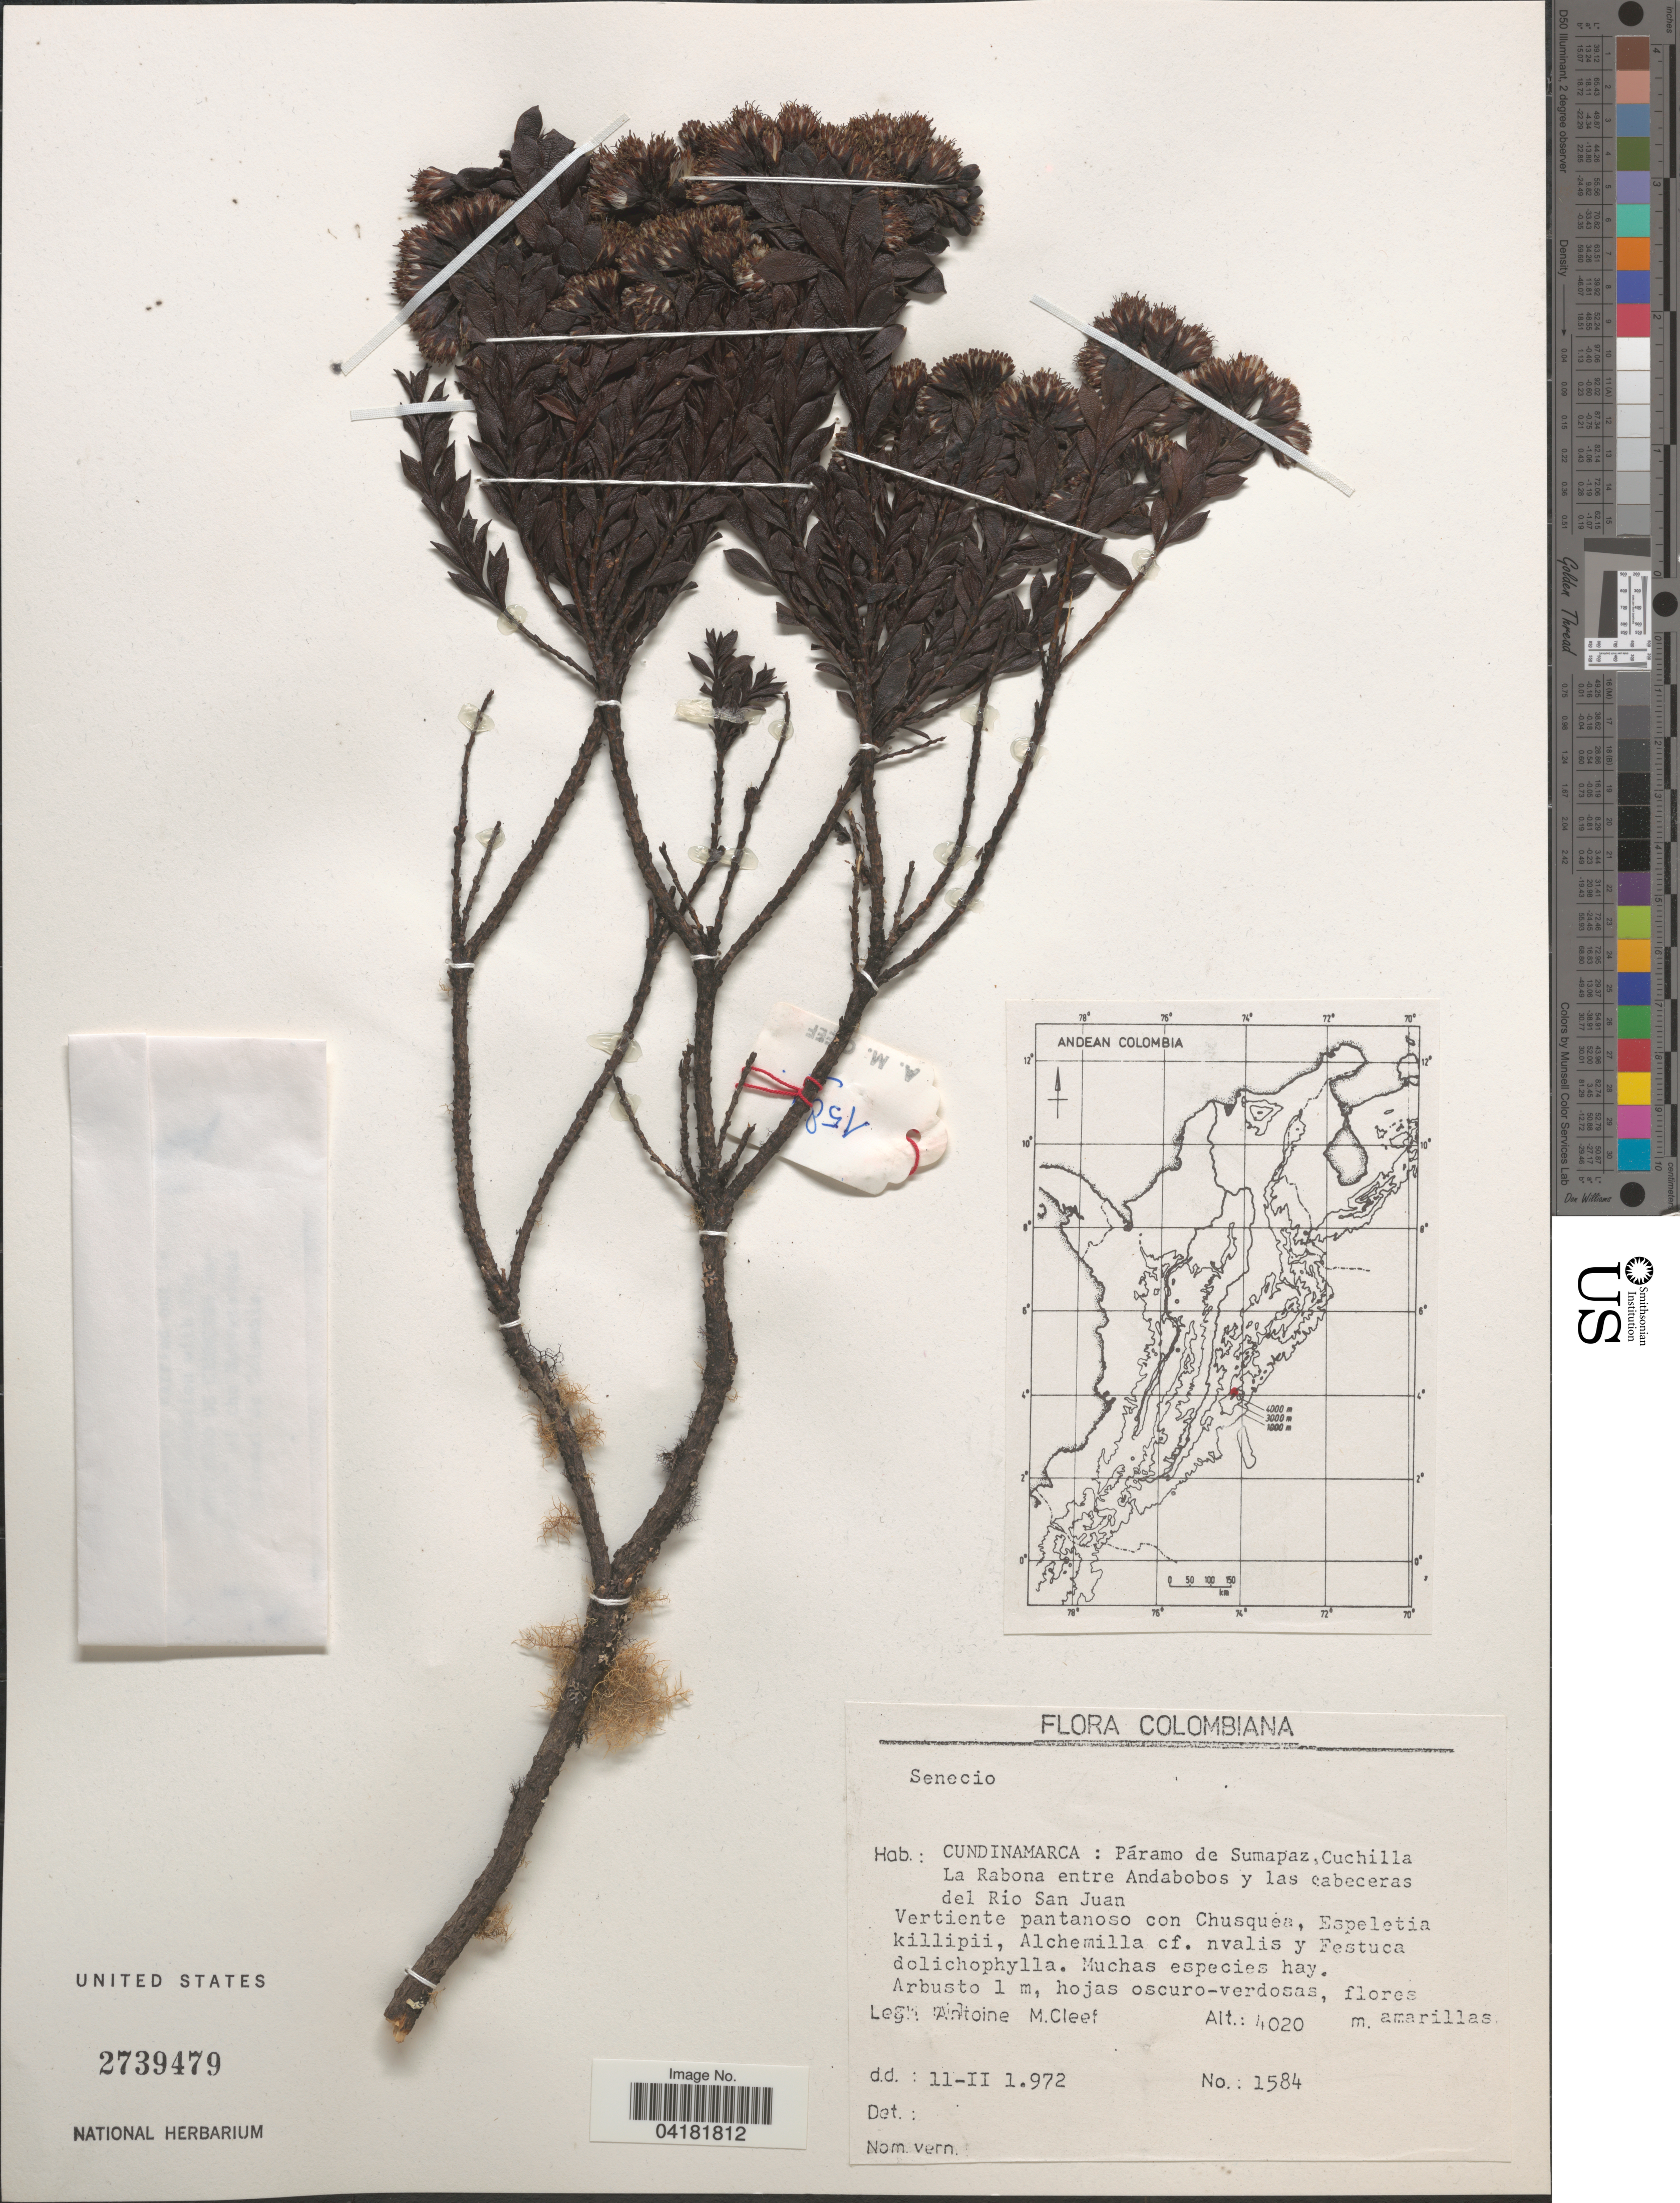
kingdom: Plantae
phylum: Tracheophyta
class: Magnoliopsida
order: Asterales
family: Asteraceae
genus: Senecio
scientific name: Senecio sp.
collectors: A. M. Cleef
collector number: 1584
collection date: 1972-02-11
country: Colombia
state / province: Cundinamarca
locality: Colombiana. Páramo de Sumapaz, Cuchilla La Rabona entre Andabobos y las cabeceras del Rio San Juan.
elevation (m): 4020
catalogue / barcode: US 2739479